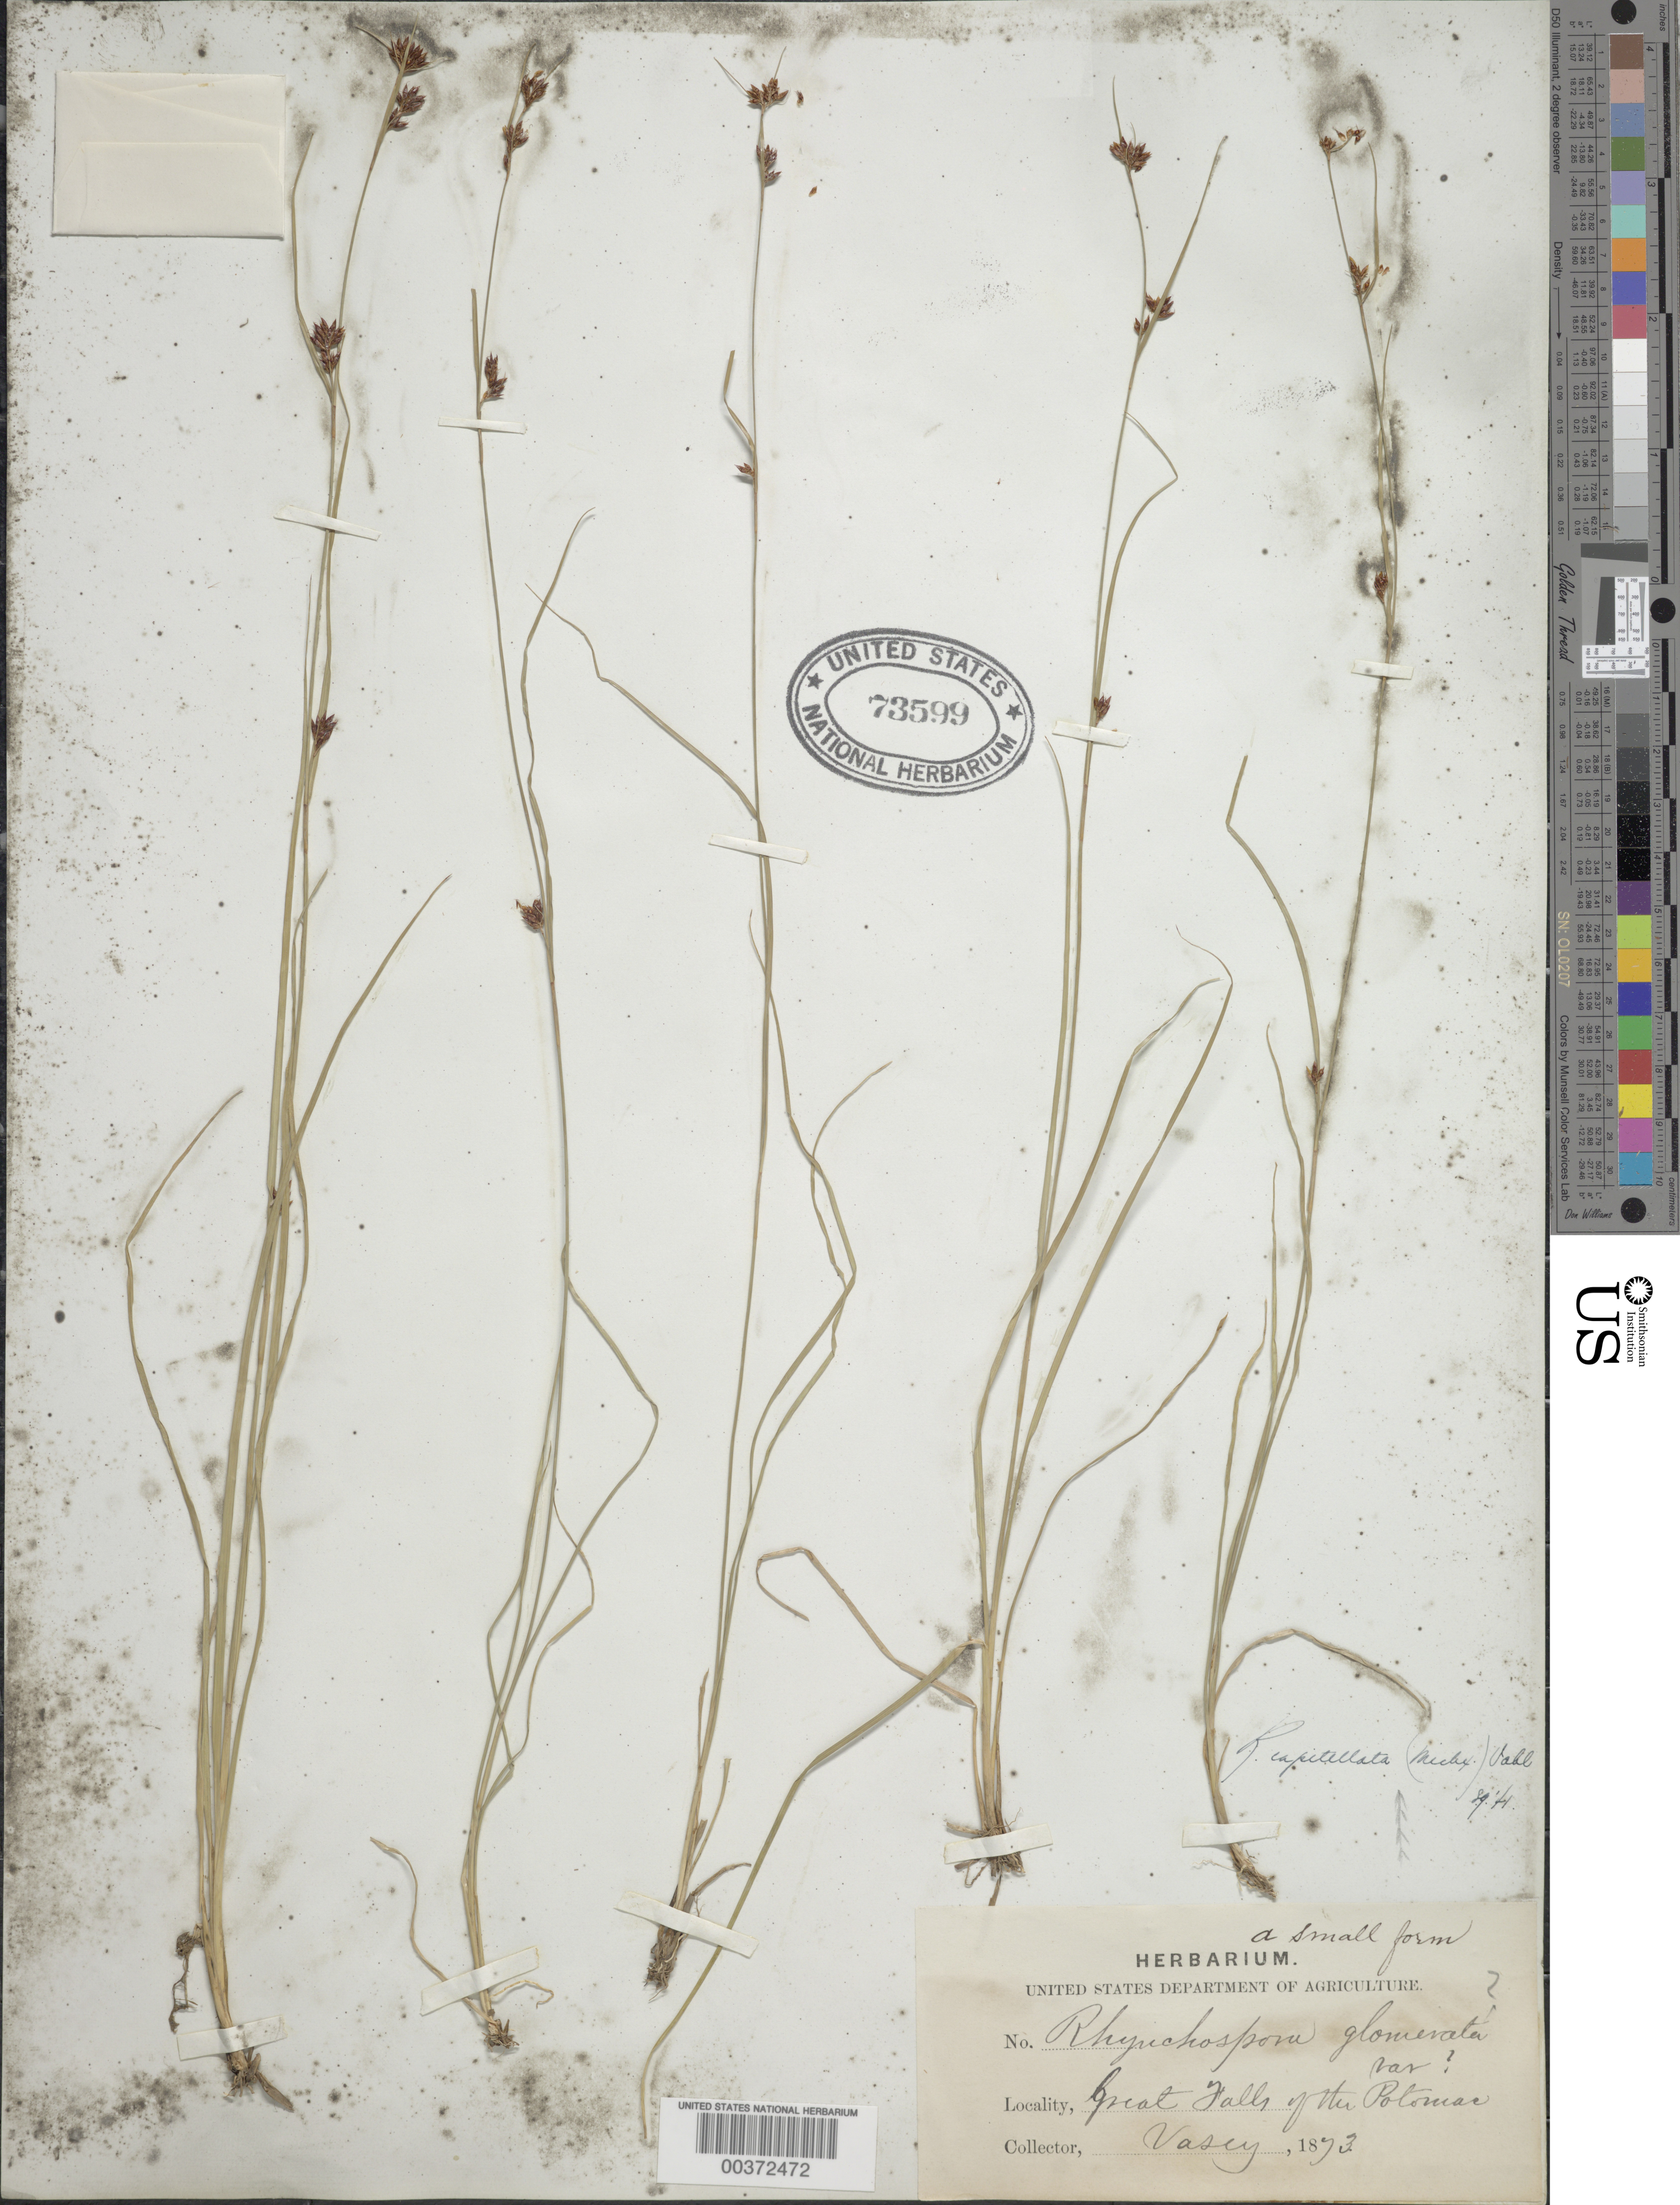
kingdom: Plantae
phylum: Tracheophyta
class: Liliopsida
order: Poales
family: Cyperaceae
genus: Rhynchospora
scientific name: Rhynchospora capitellata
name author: (Michx.) Vahl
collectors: G. Vasey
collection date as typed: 1873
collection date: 1873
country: United States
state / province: Maryland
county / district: Montgomery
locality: Great Falls C. & O. Canal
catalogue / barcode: US 73599